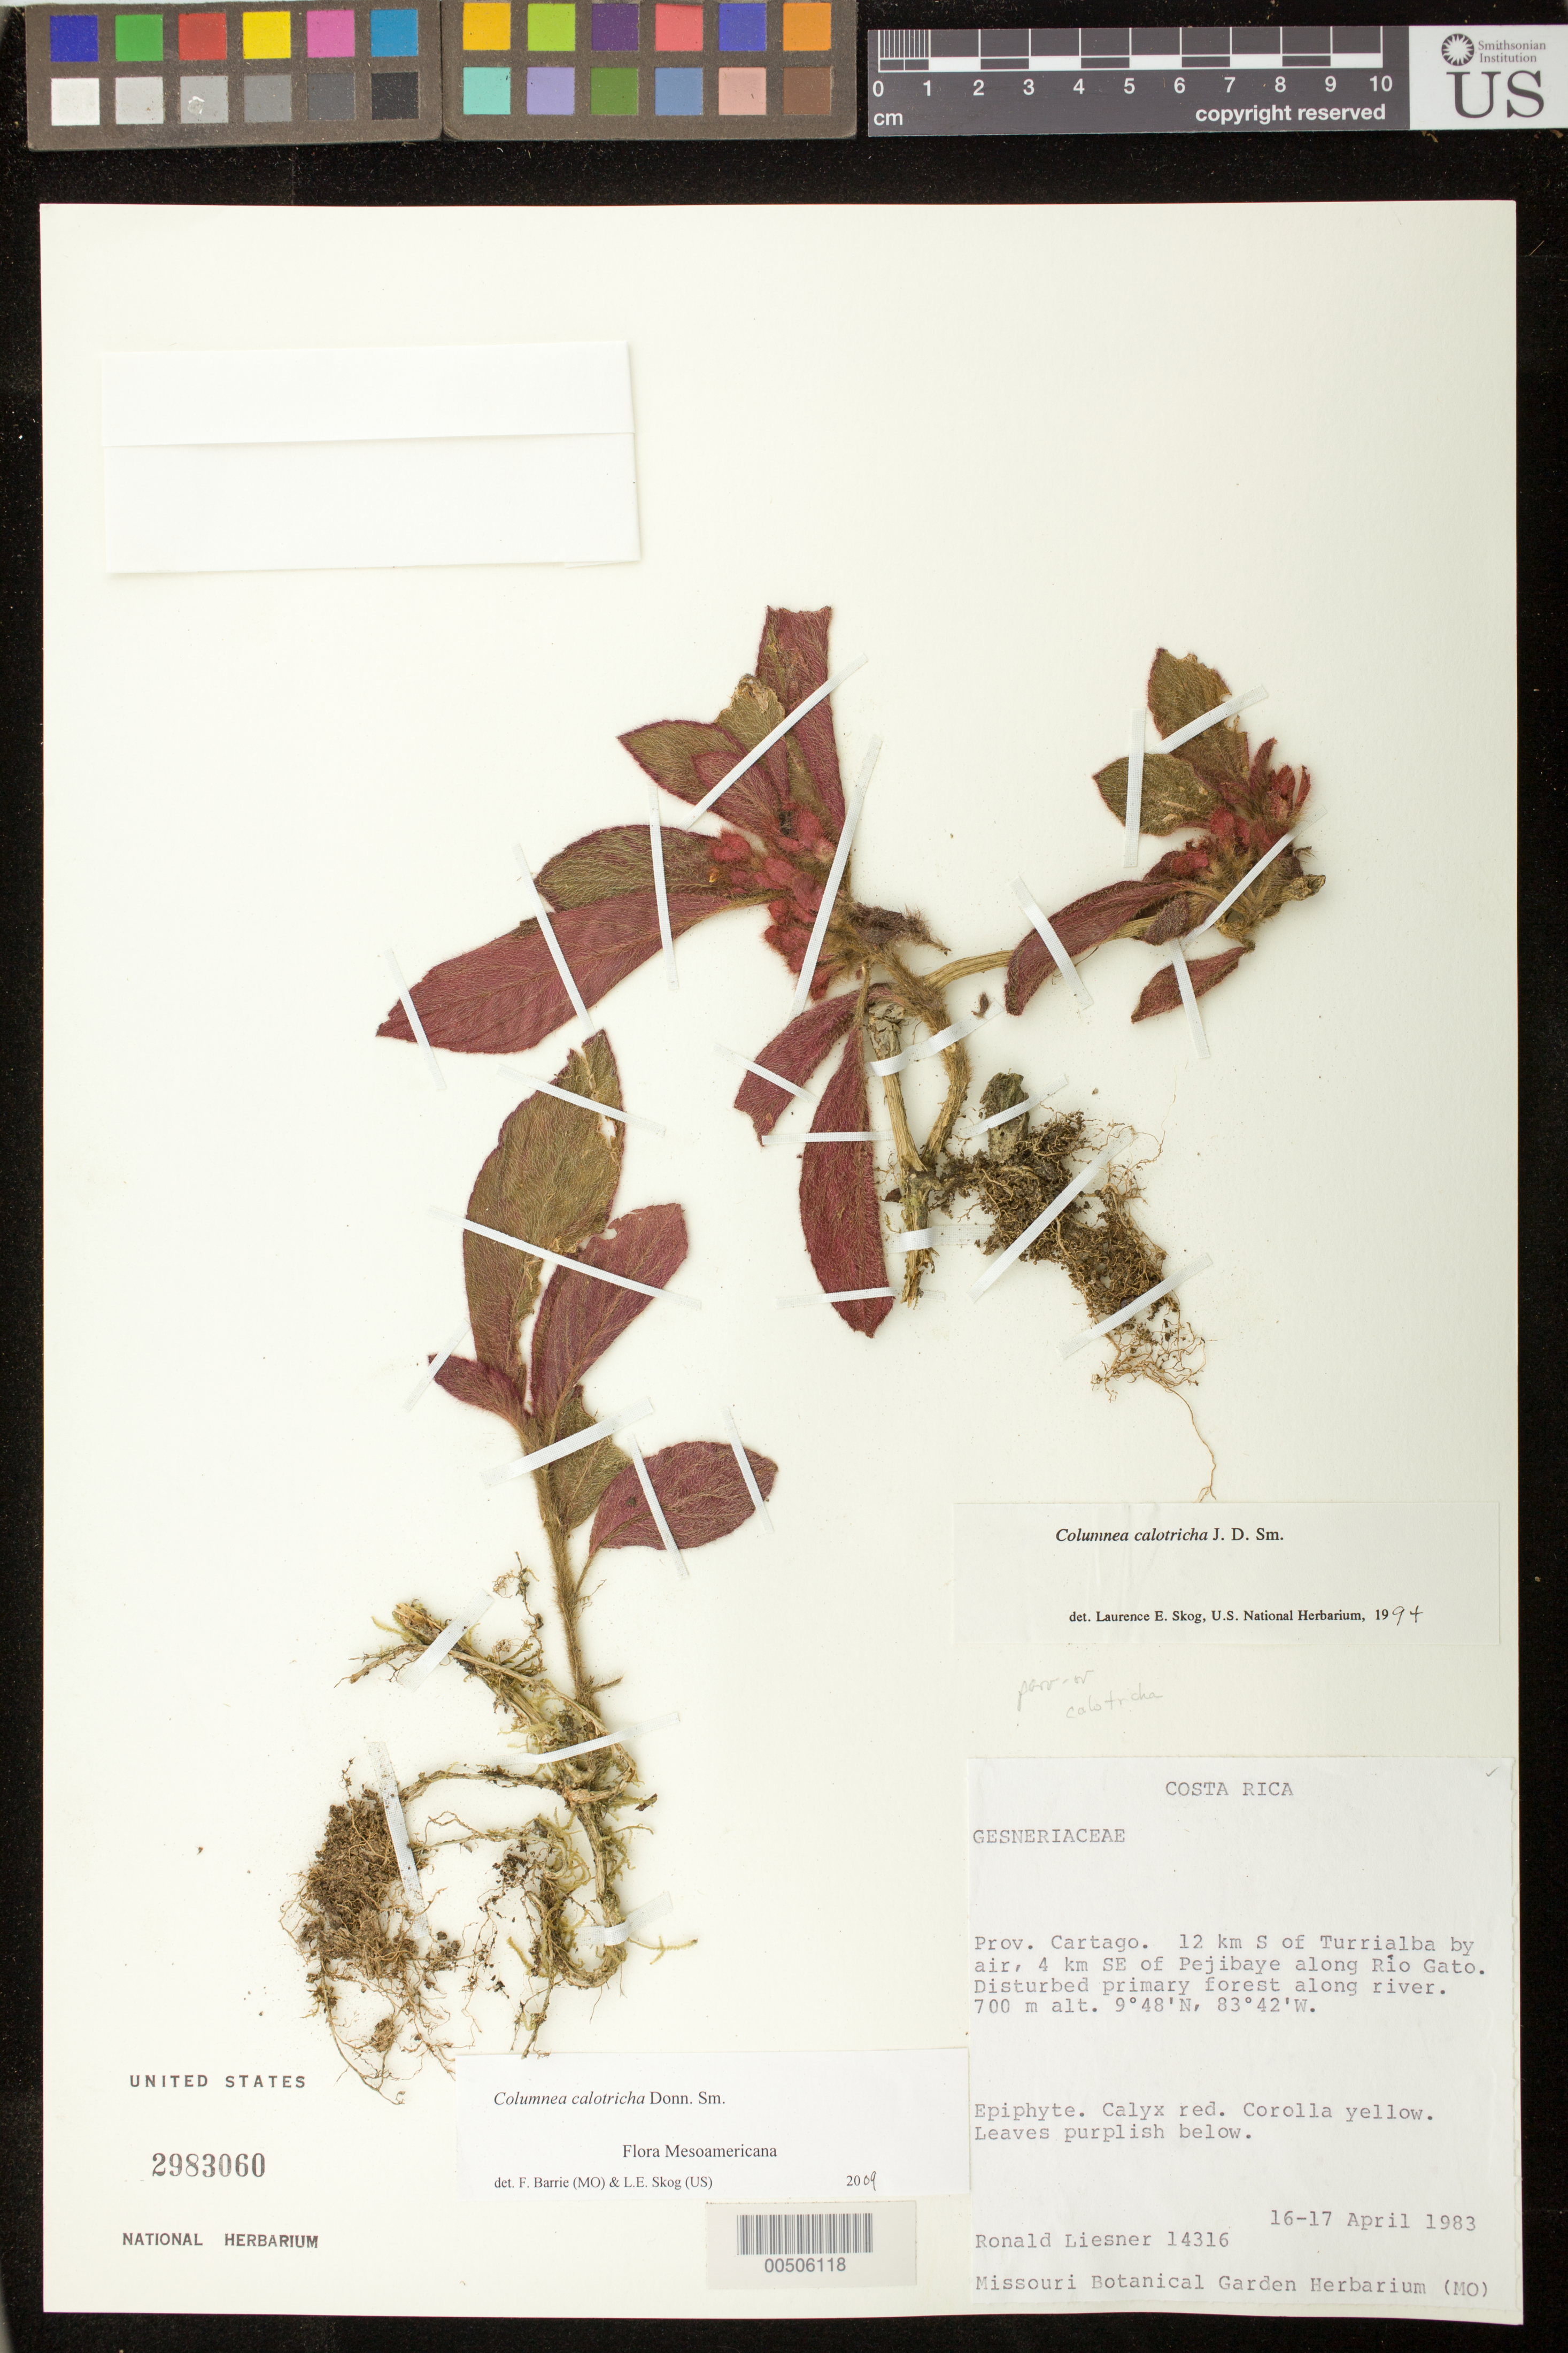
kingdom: Plantae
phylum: Tracheophyta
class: Magnoliopsida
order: Lamiales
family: Gesneriaceae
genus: Columnea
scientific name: Columnea calotricha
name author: Donn. Sm.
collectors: R. L. Liesner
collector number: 14316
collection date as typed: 16-17 Apr 1983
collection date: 1983-04-16/1983-04-17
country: Costa Rica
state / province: Cartago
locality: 12 km S of Turrialba by air, 4 km SE of Pejibaye along Rio Gato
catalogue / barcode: US 2983060